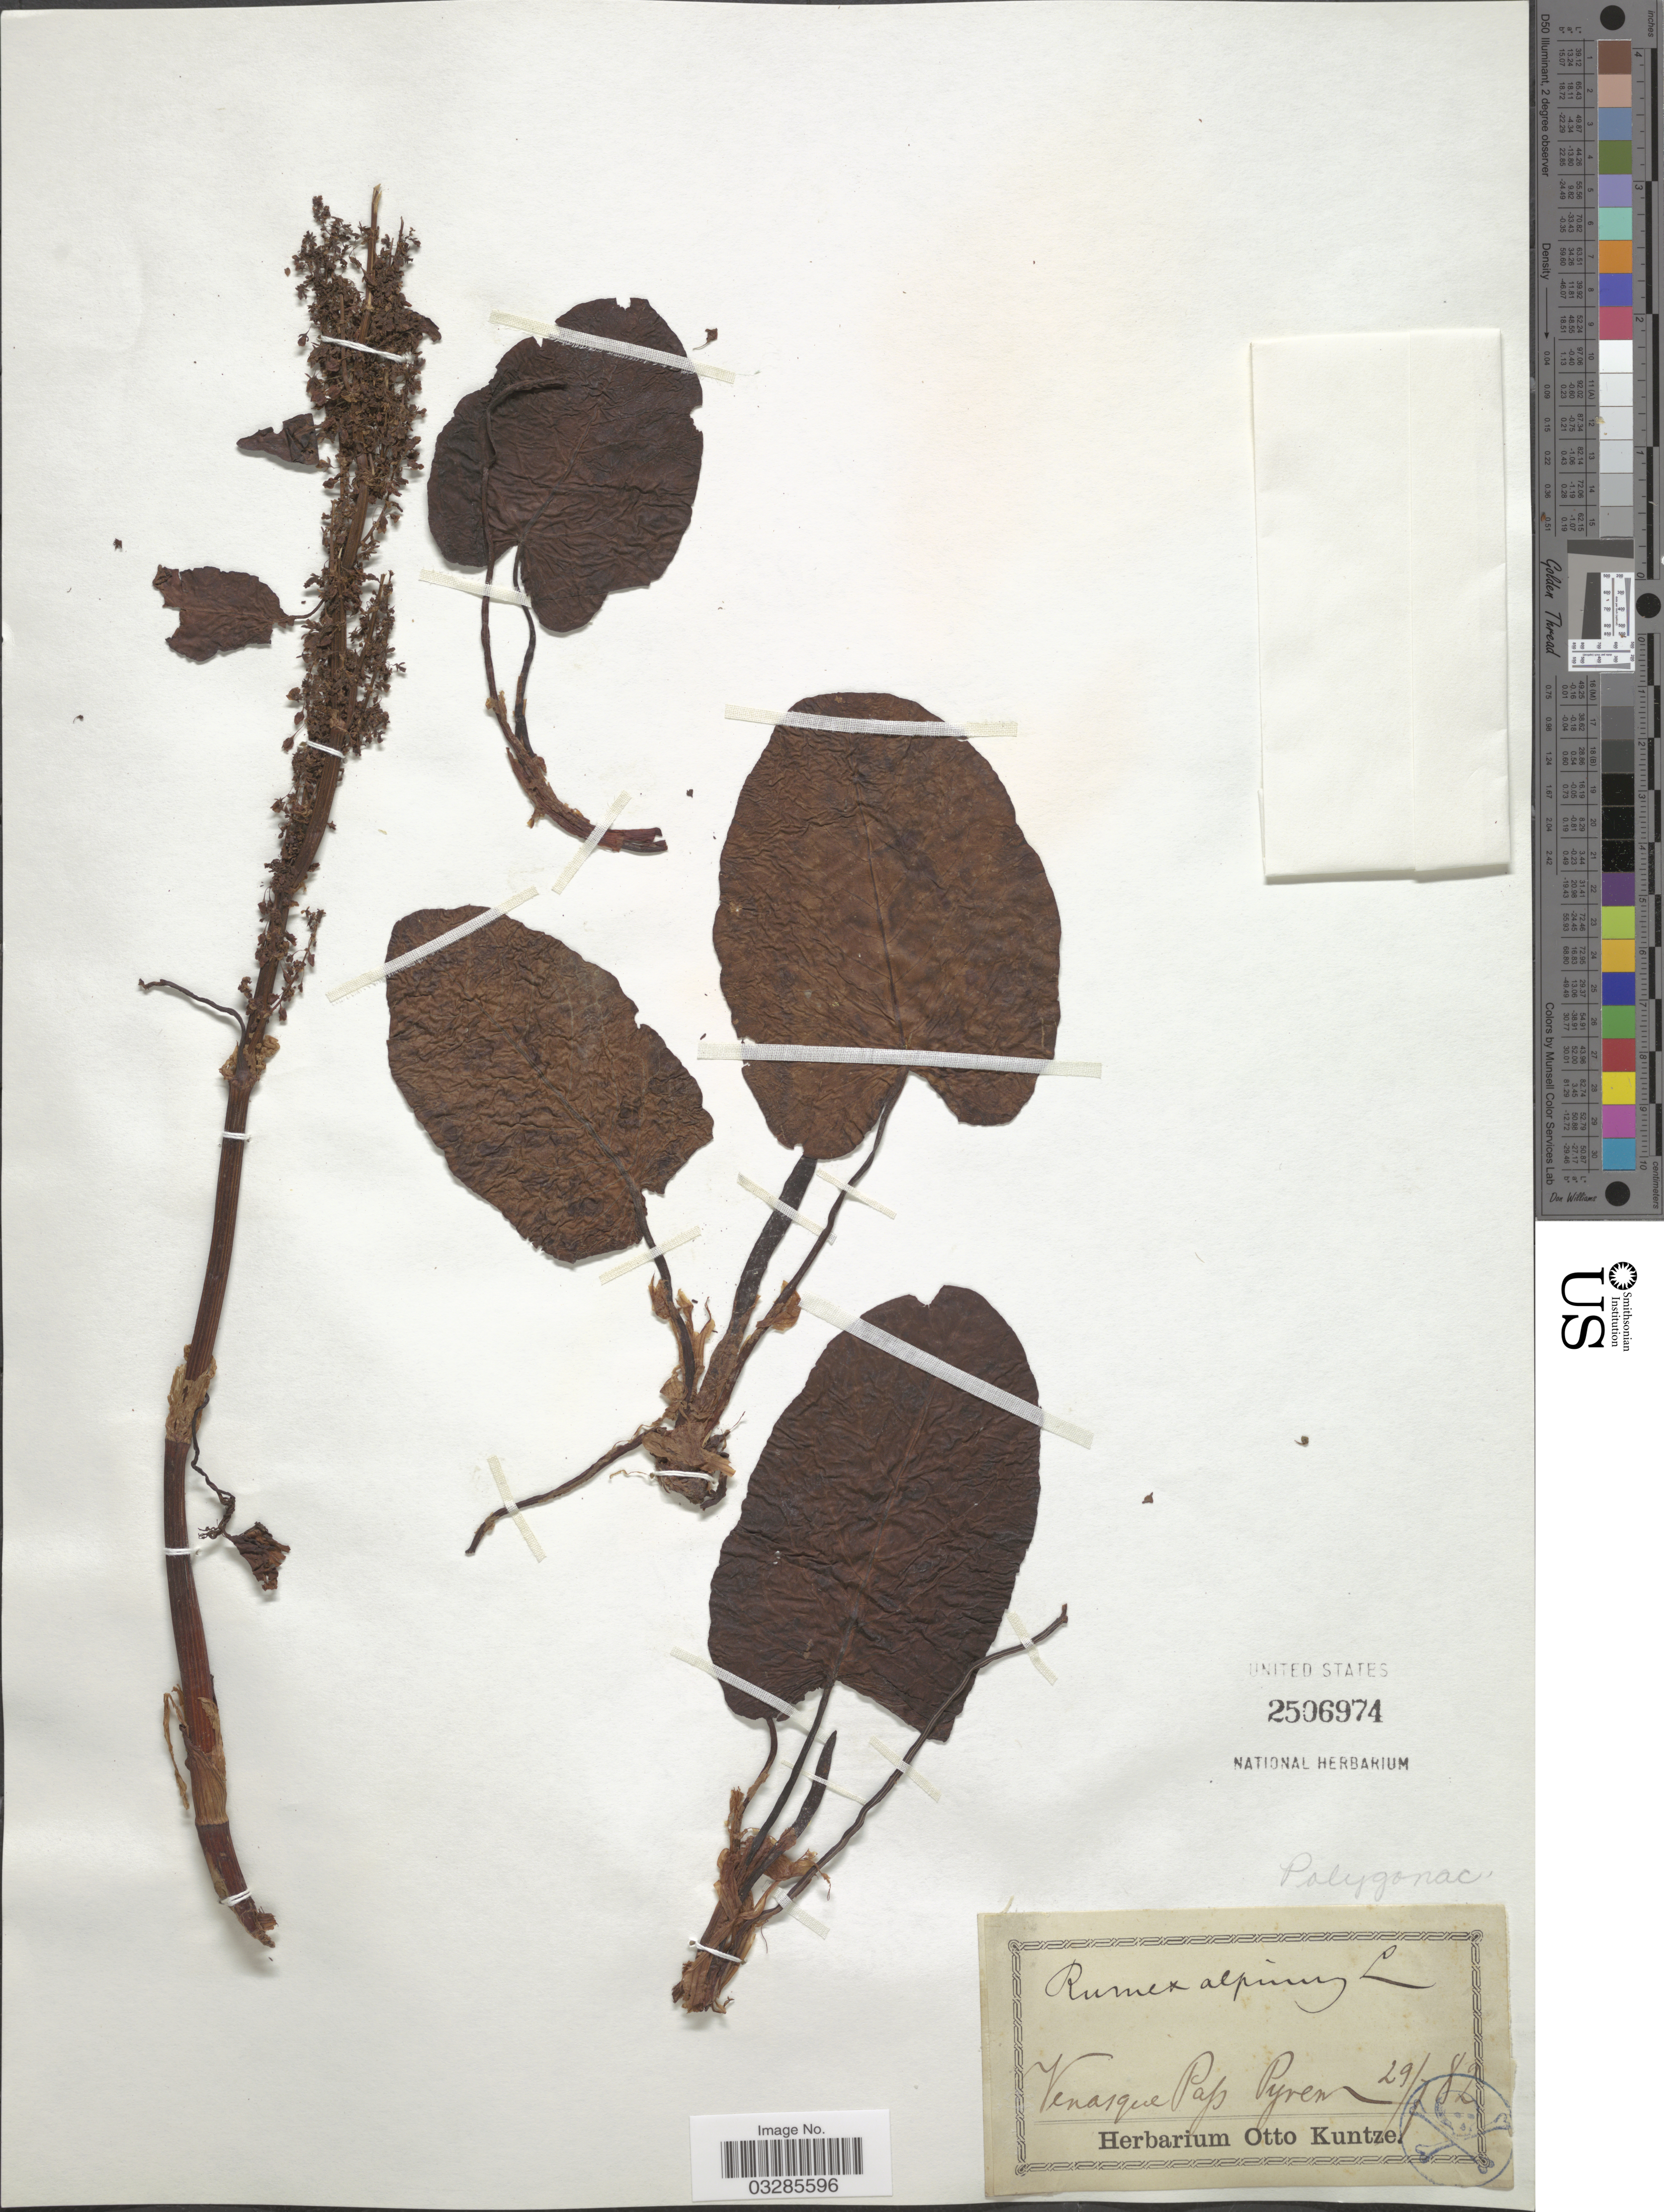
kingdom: Plantae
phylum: Tracheophyta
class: Magnoliopsida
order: Caryophyllales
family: Polygonaceae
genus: Rumex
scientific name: Rumex alpinus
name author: L.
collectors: ex herb. Otto Kuntze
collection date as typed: Transcribed d/m/y: 29/7/82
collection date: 1882-07-29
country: France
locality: Venasque Pass Pyren.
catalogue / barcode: US 2506974